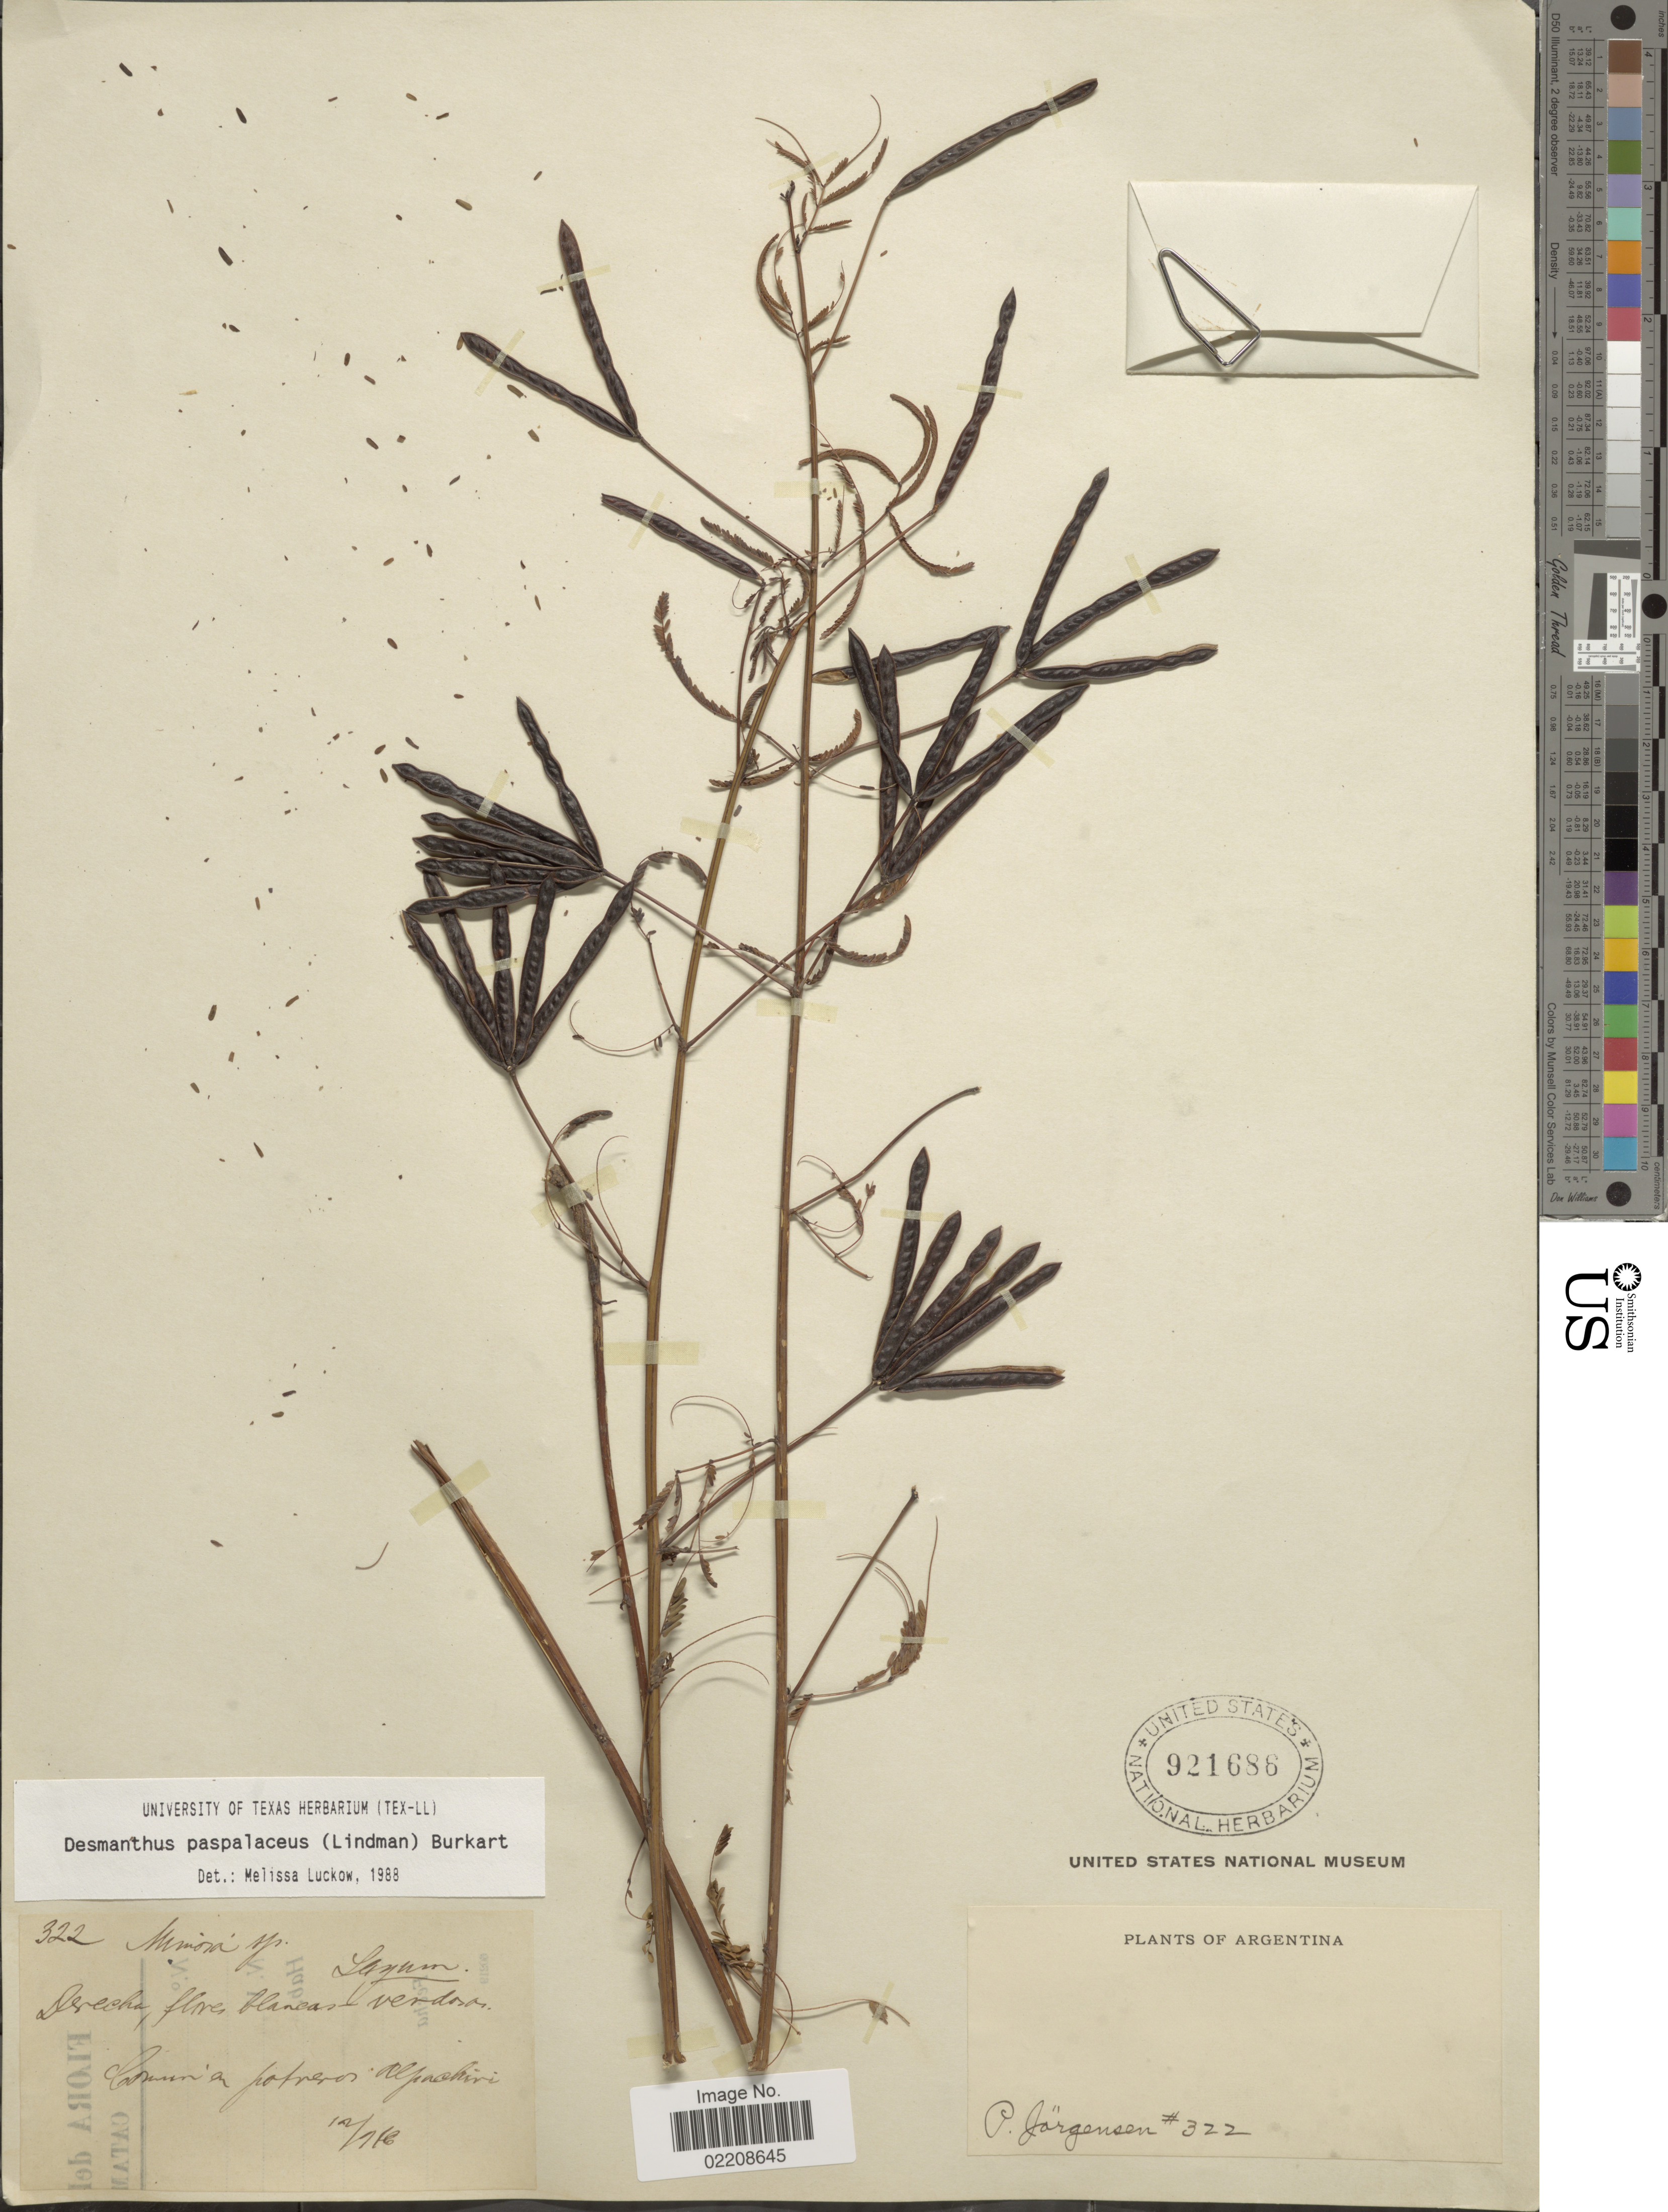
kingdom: Plantae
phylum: Tracheophyta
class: Magnoliopsida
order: Fabales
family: Fabaceae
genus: Desmanthus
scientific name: Desmanthus paspalaceus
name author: (Lindm.) Burkart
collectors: P. Jörgensen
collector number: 322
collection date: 1976-12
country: Argentina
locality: Comina potreros Alpachiri.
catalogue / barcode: US 921686